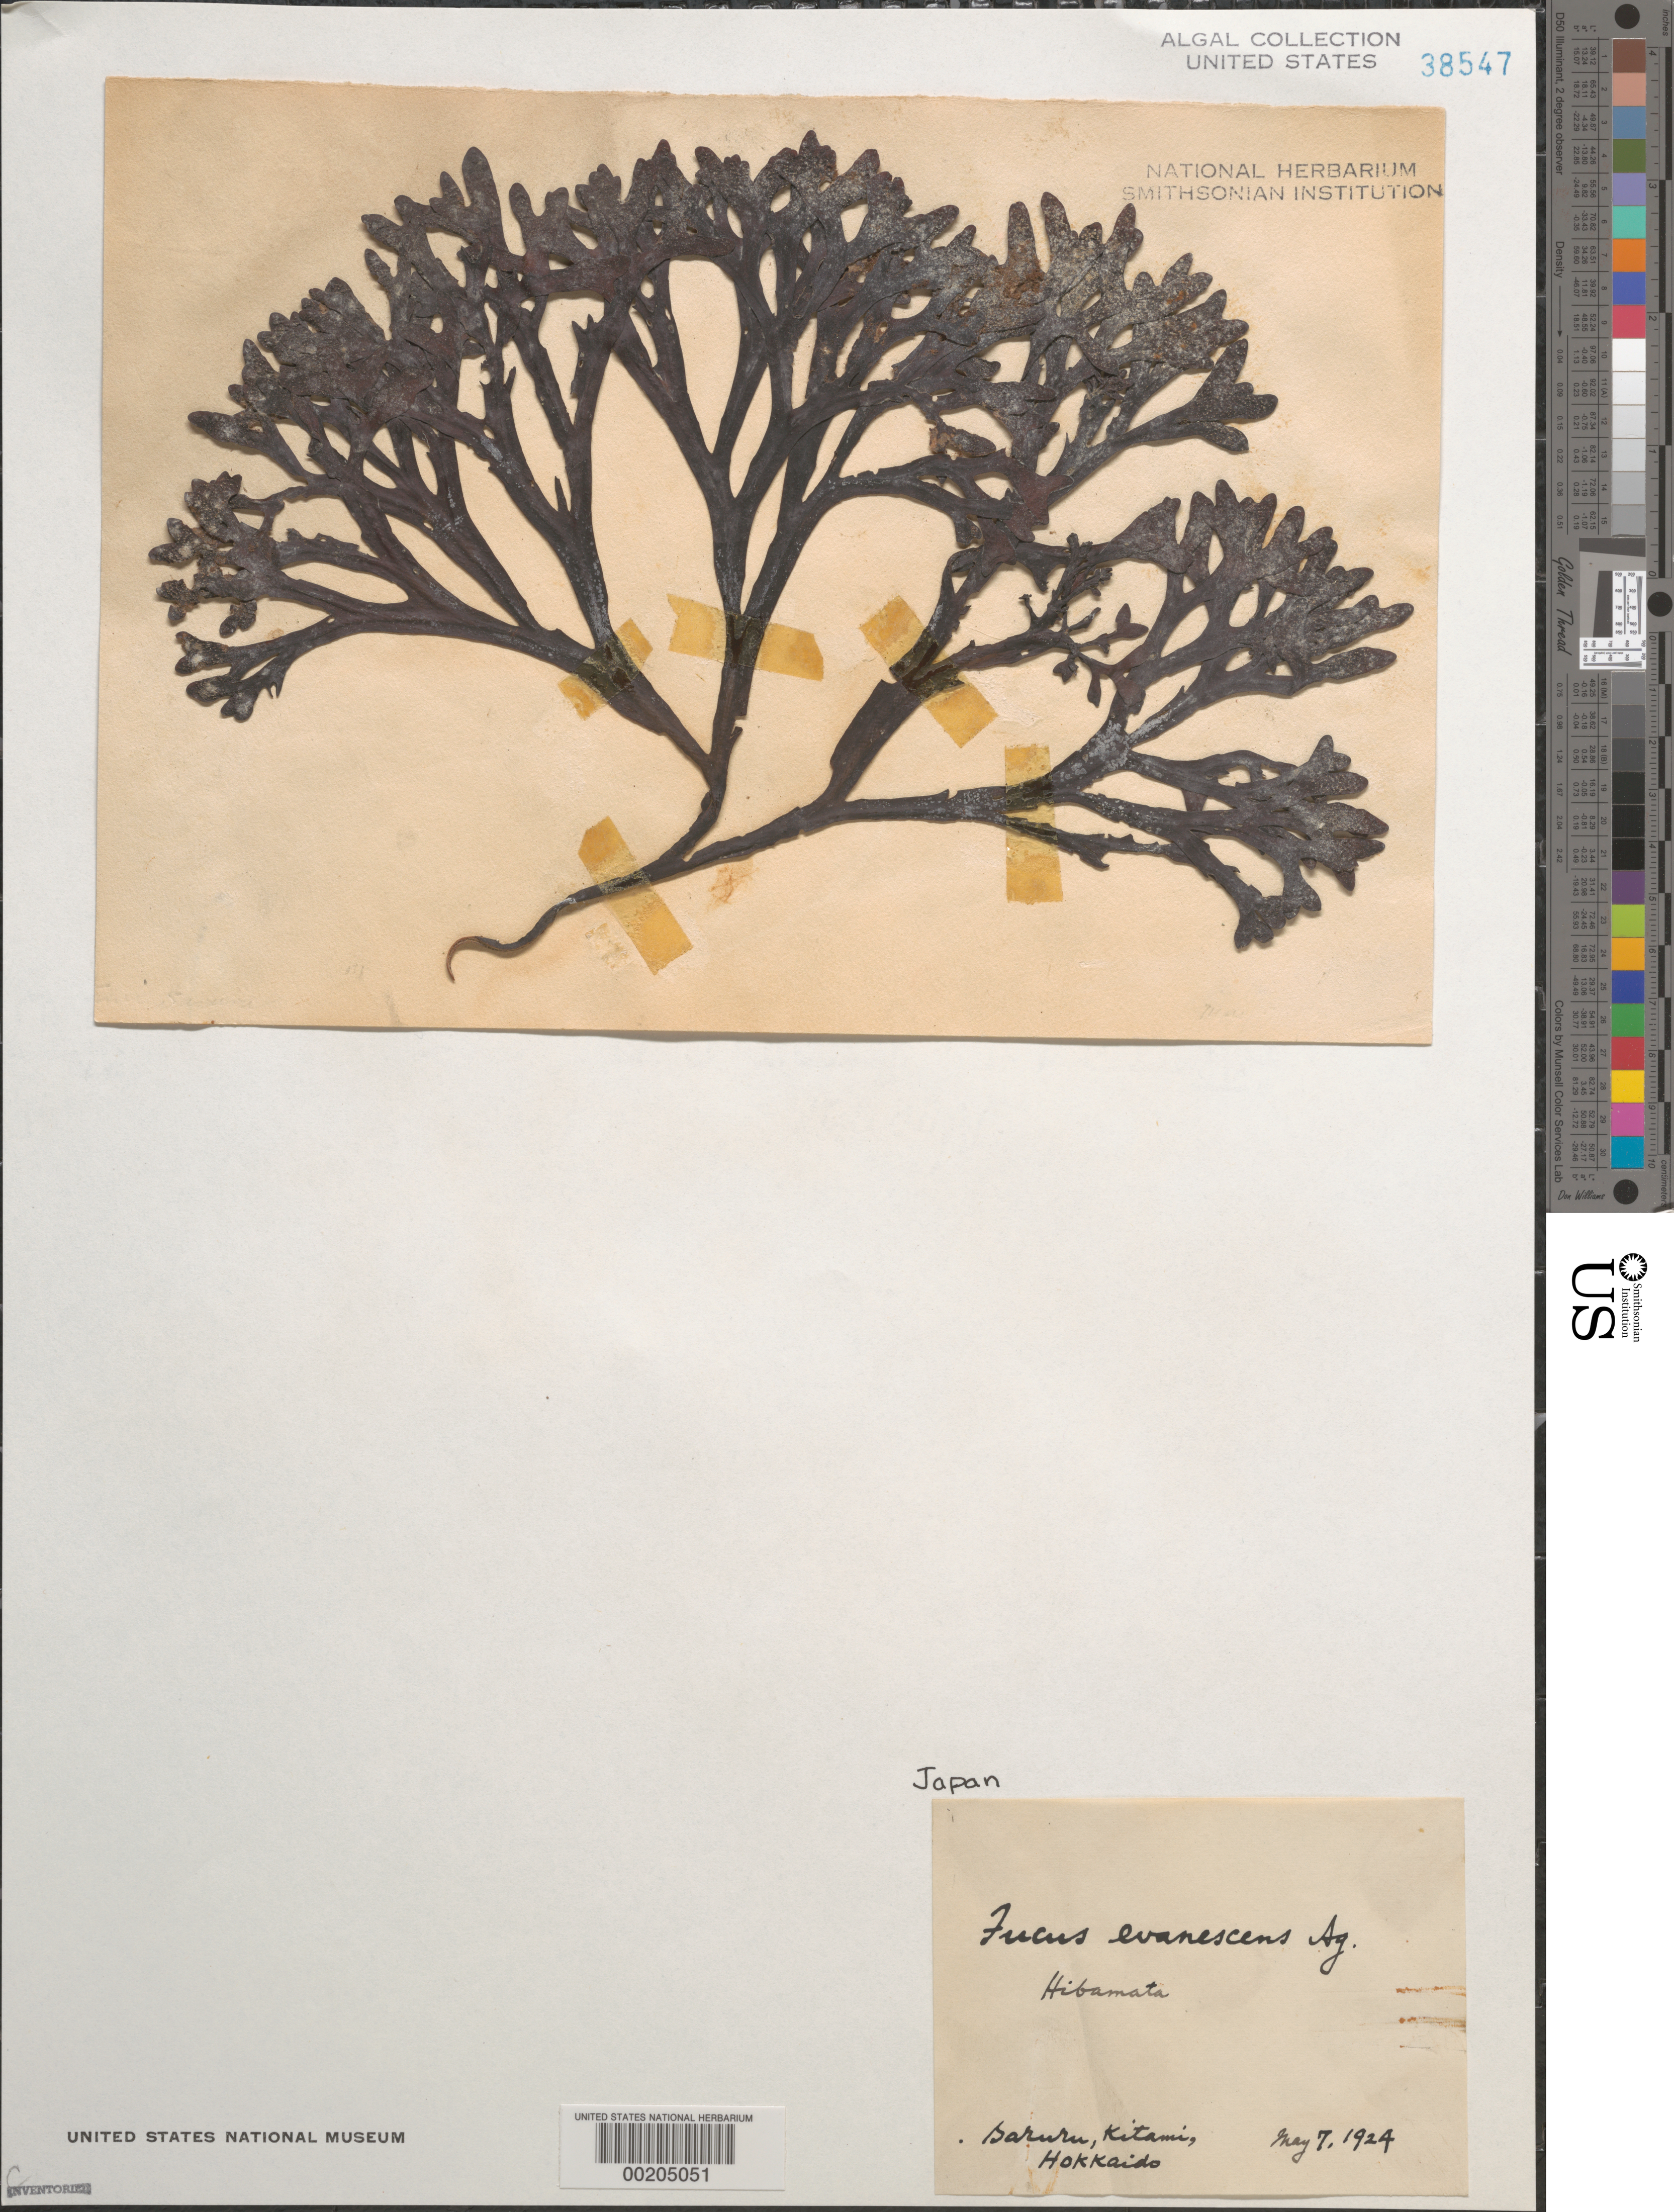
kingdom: Chromista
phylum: Ochrophyta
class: Phaeophyceae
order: Fucales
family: Fucaceae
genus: Fucus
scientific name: Fucus distichus subsp. evanescens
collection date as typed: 07 May 1924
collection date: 1924-05-07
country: Japan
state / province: Hokkaido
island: Hokkaido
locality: Kitami, Saruru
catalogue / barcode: US 38547